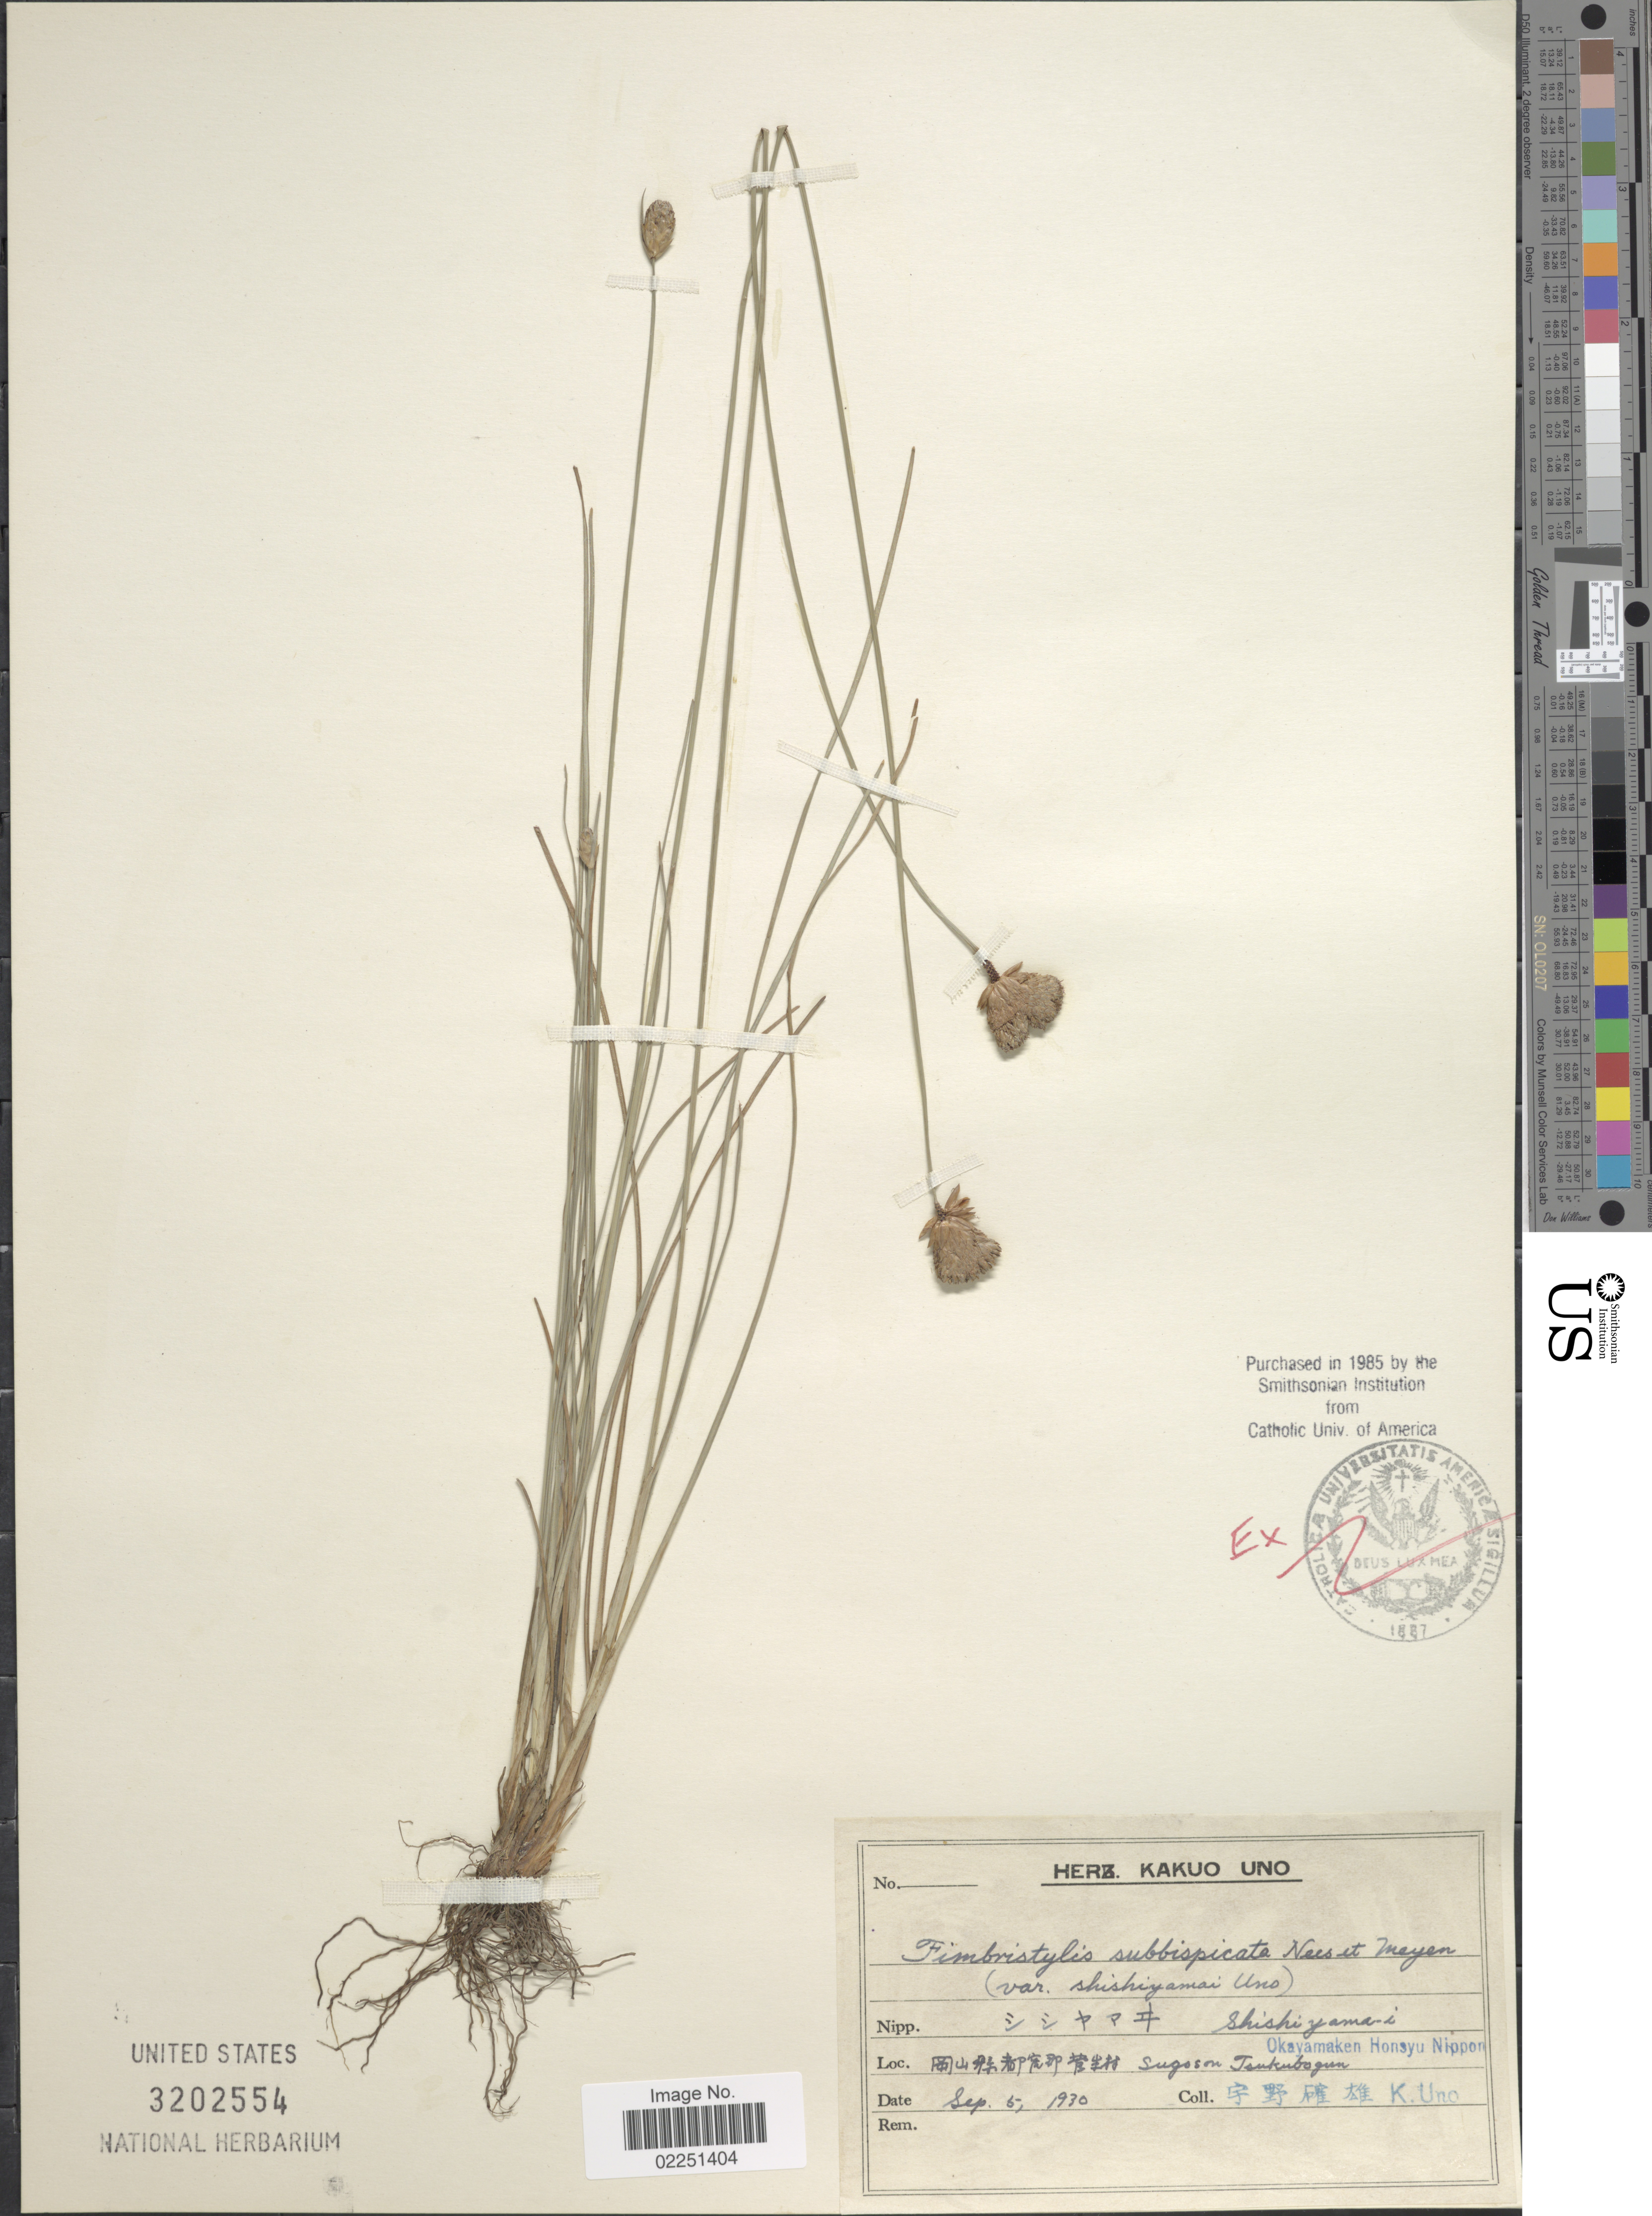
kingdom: Plantae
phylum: Tracheophyta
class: Liliopsida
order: Poales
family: Cyperaceae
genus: Fimbristylis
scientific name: Fimbristylis subbispicata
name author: Nees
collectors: K. Uno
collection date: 1930-09-05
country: Japan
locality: Okayamaken Honsyu Nippon, Sugo s on Tsukubogun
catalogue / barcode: US 3202554